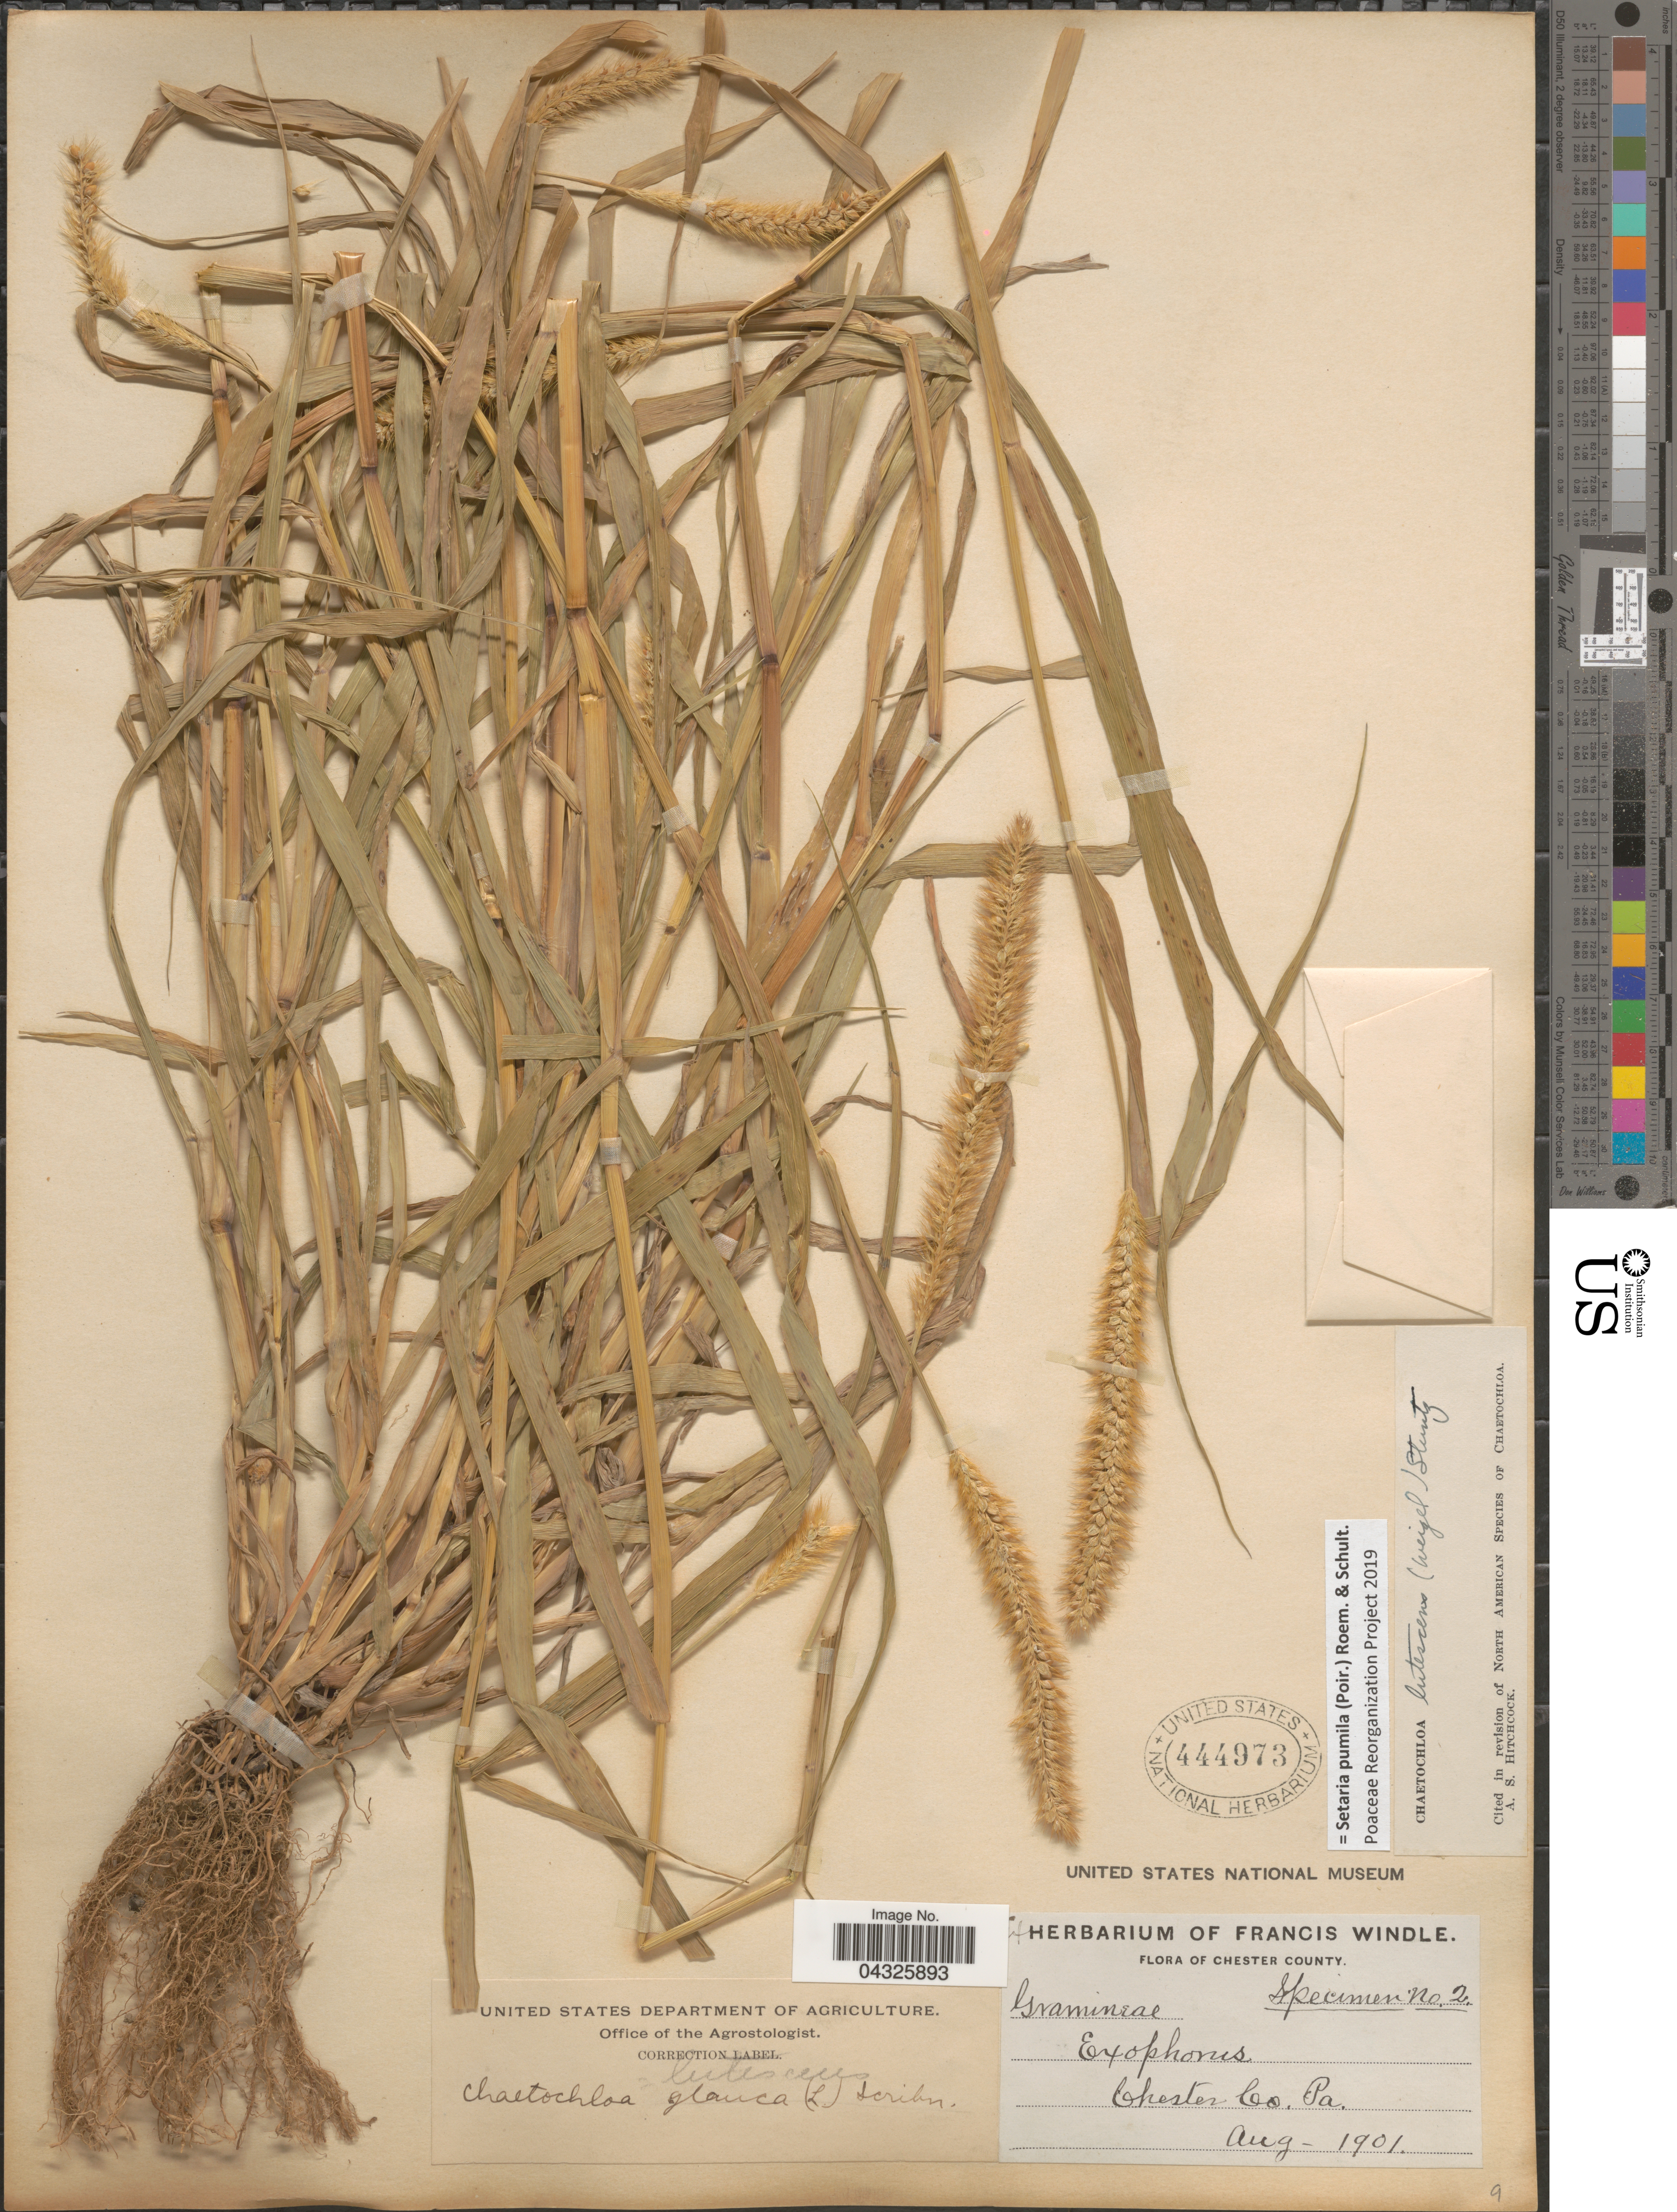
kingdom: Plantae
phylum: Tracheophyta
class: Liliopsida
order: Poales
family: Poaceae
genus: Setaria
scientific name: Setaria pumila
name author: (Poir.) Roem. & Schult.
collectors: ex herb. F. Windle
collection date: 1901-08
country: United States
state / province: Pennsylvania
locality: Chester County.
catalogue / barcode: US 444973